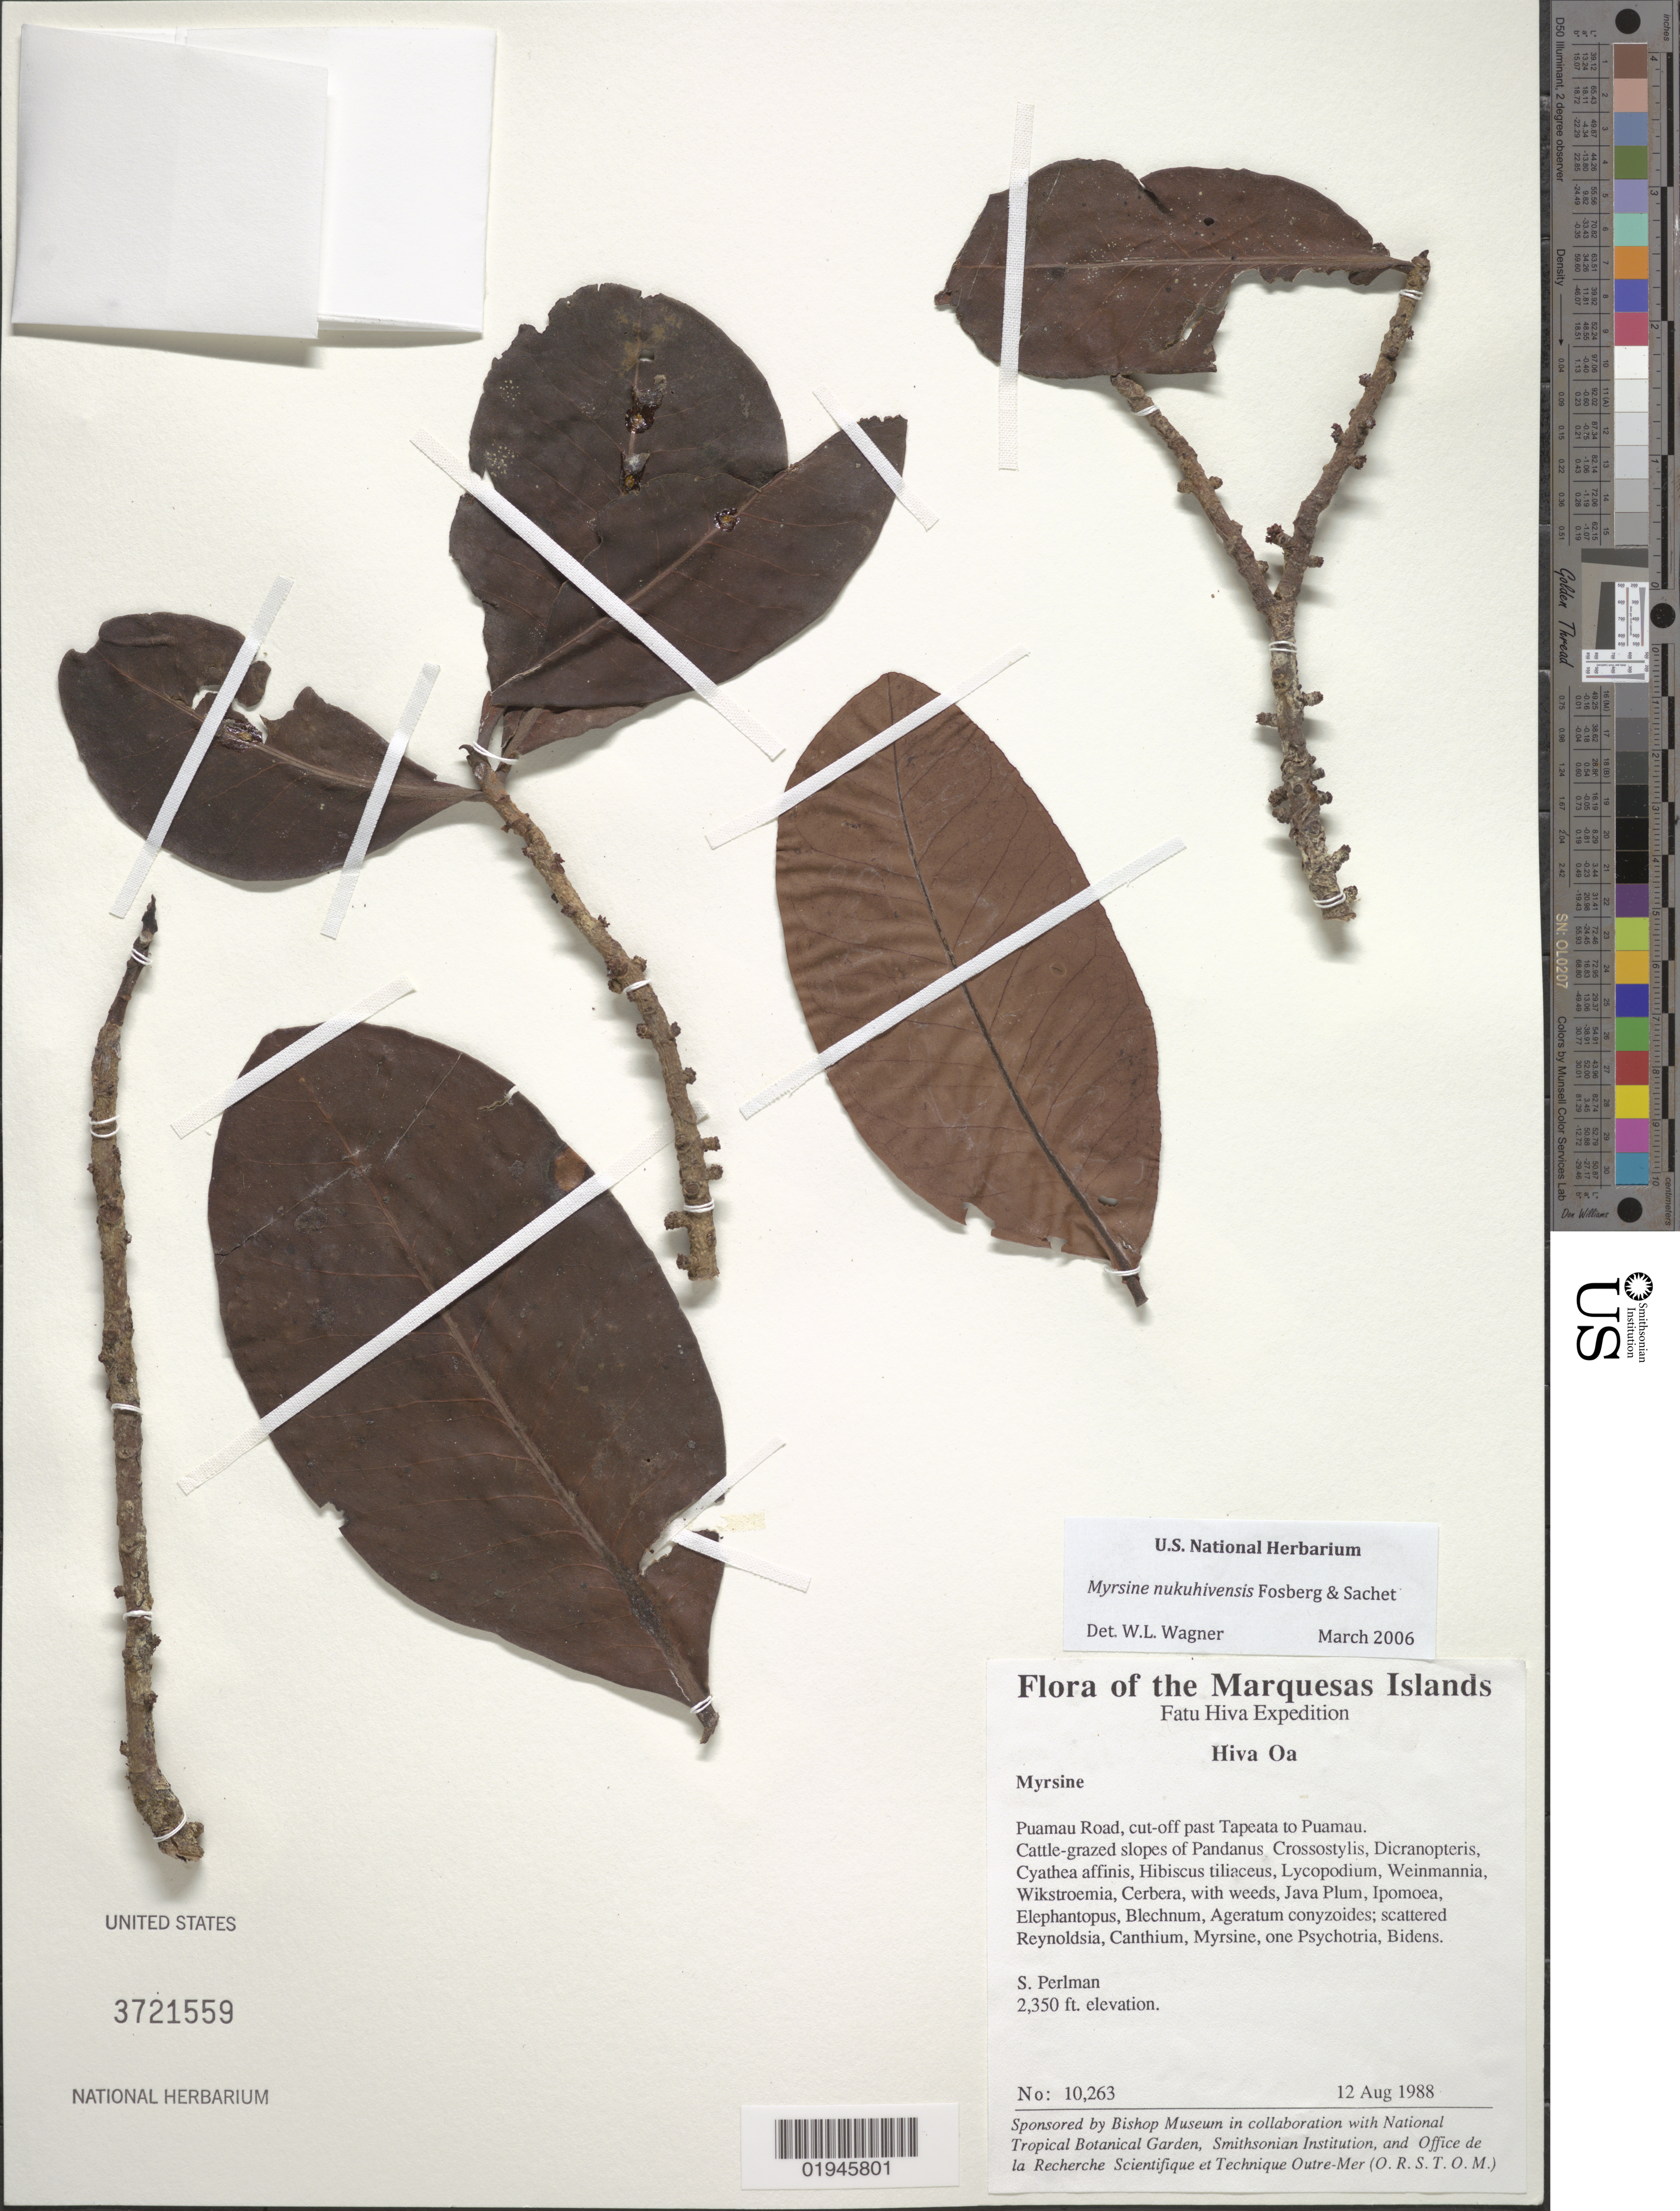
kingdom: Plantae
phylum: Tracheophyta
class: Magnoliopsida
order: Ericales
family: Primulaceae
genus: Myrsine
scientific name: Myrsine nukuhivensis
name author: Fosberg & Sachet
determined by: Wagner, W. L., (BOT), Smithsonian Institution - National Museum of Natural History (UNITED STATES)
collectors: S. P. Perlman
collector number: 10263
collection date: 1988-08-12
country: French Polynesia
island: Hiva Oa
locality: Puamau road, cut-off past Tapeata to Puamau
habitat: Cattle-grazed slopes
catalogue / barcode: US 3721559